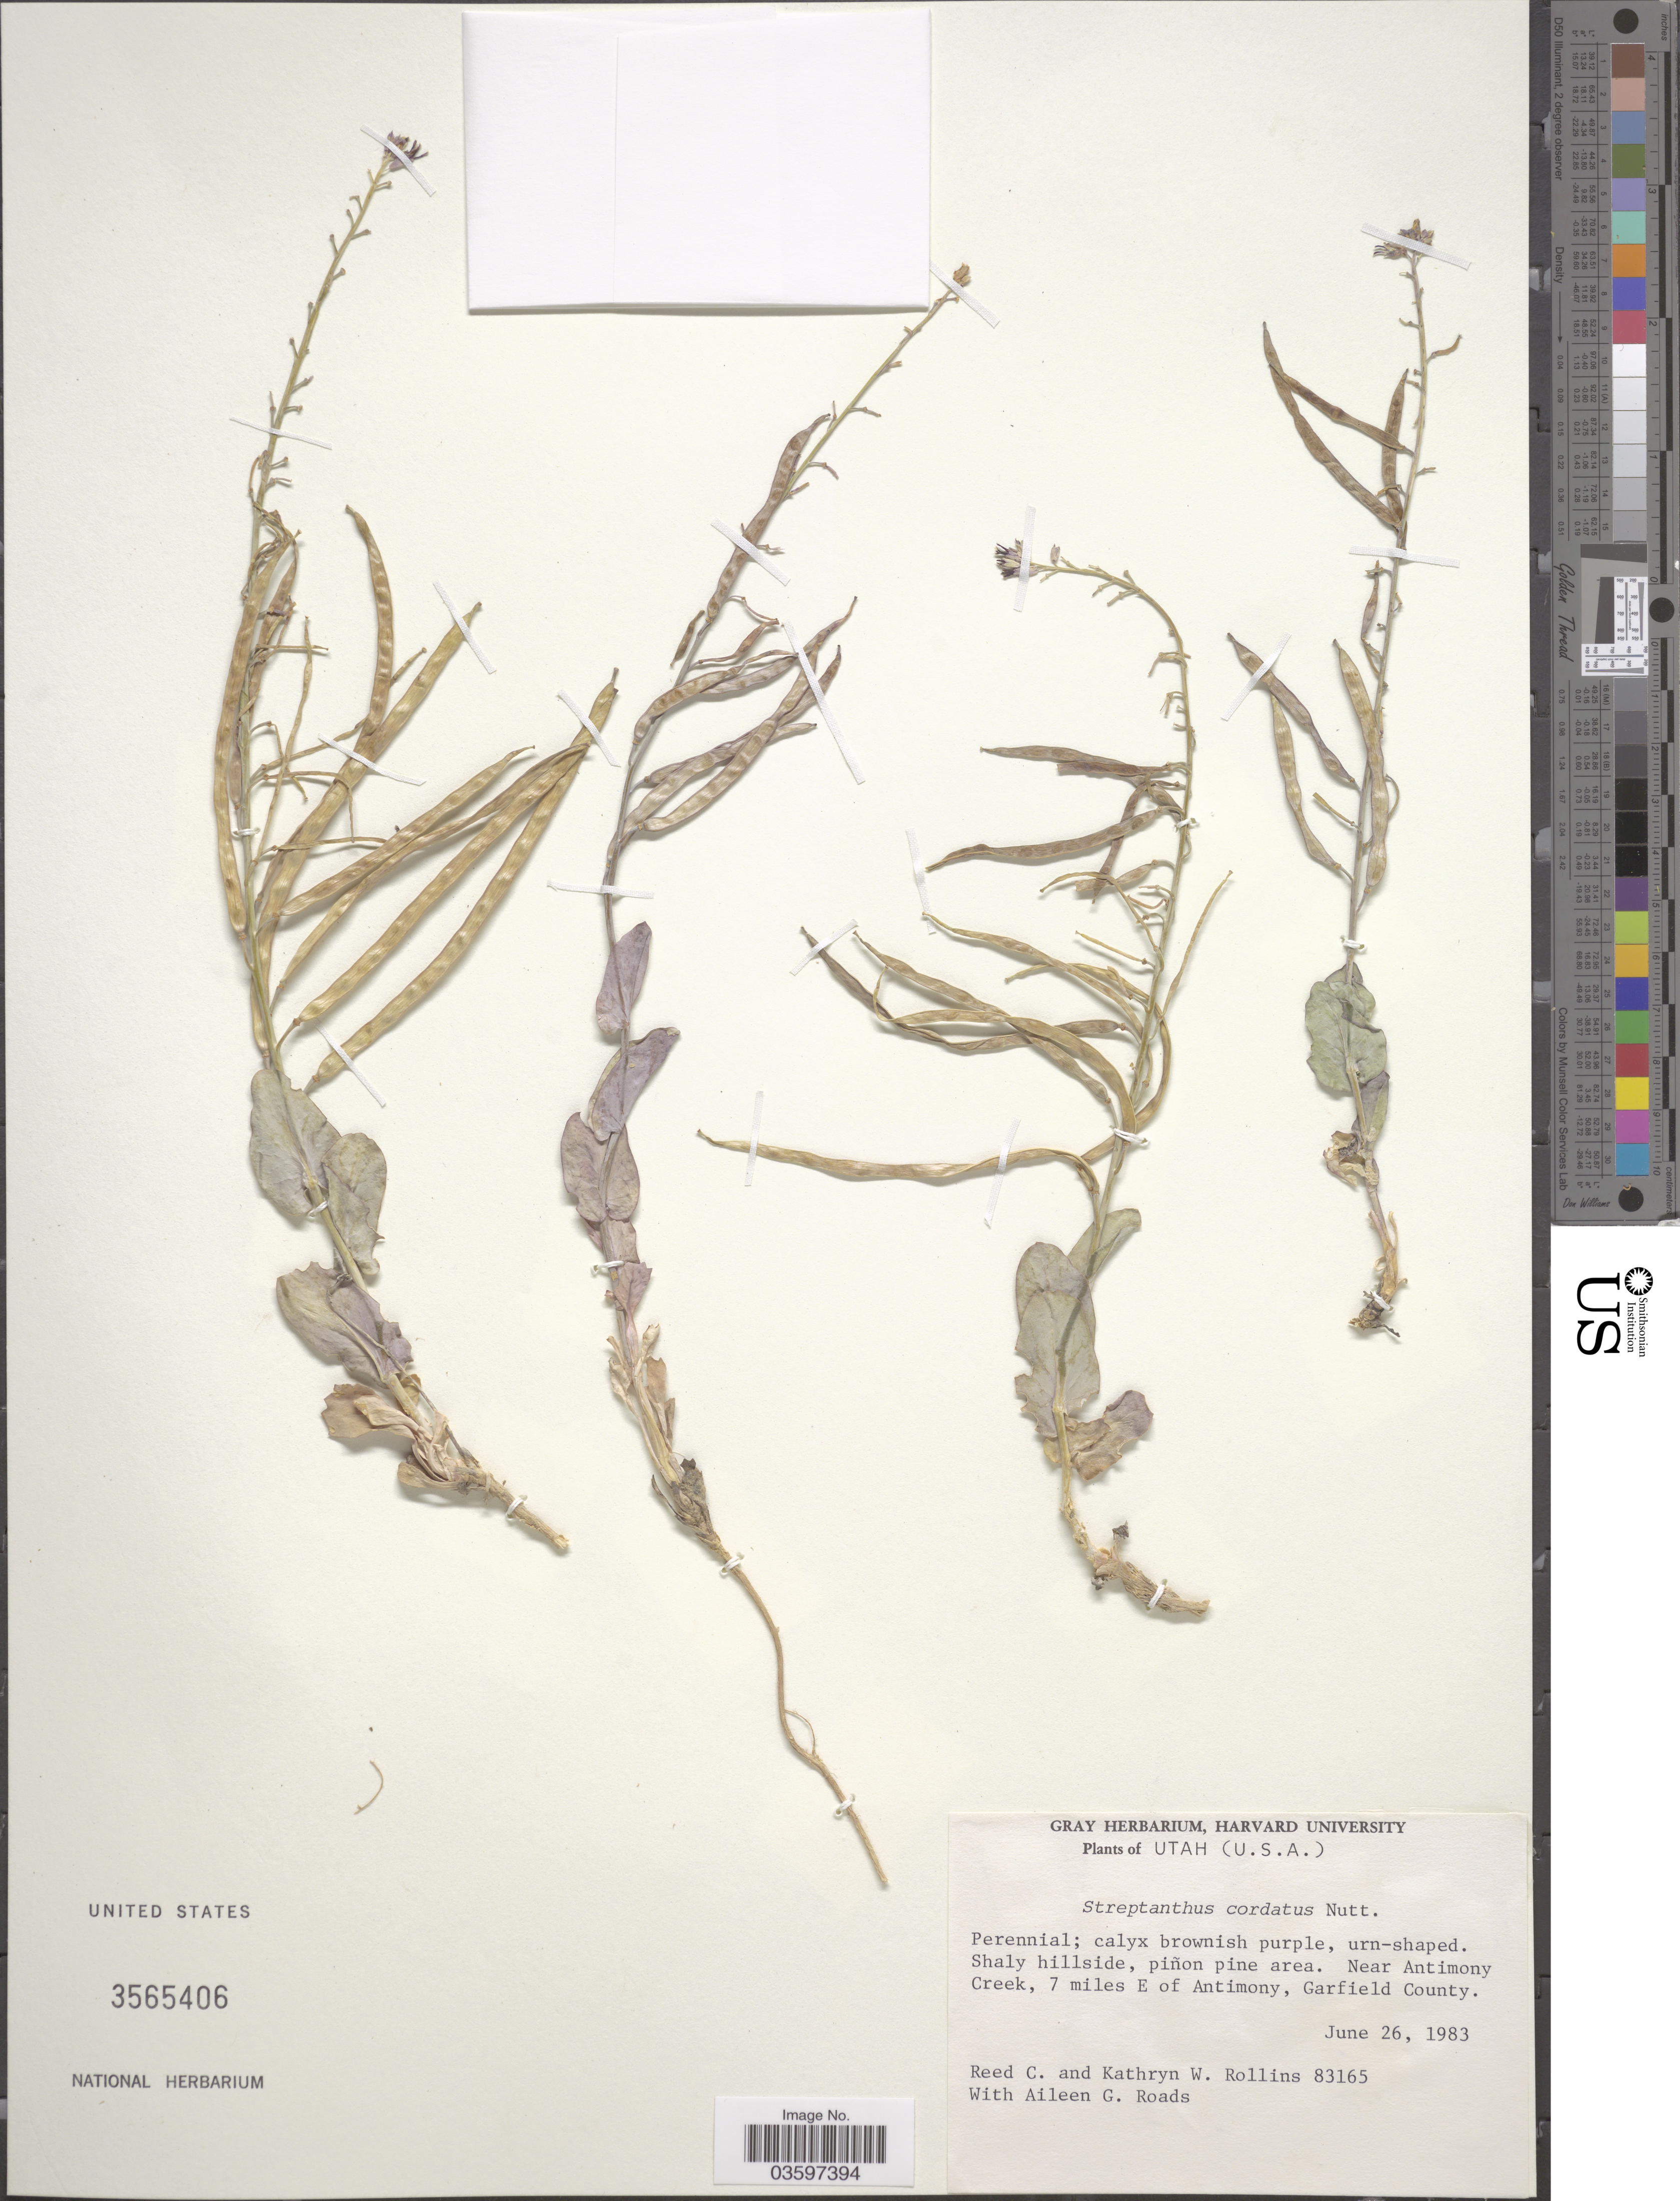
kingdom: Plantae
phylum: Tracheophyta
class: Magnoliopsida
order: Brassicales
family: Brassicaceae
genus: Streptanthus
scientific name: Streptanthus cordatus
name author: Nutt. ex Torr. & A. Gray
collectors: R. C. Rollins, K. W. Rollins & A. Roads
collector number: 83165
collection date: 1983-06-26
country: United States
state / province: Utah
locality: Near Antimony Creek, 7 miles E of Antimony, Garfield County.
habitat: pinon-pine area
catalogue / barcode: US 3565406